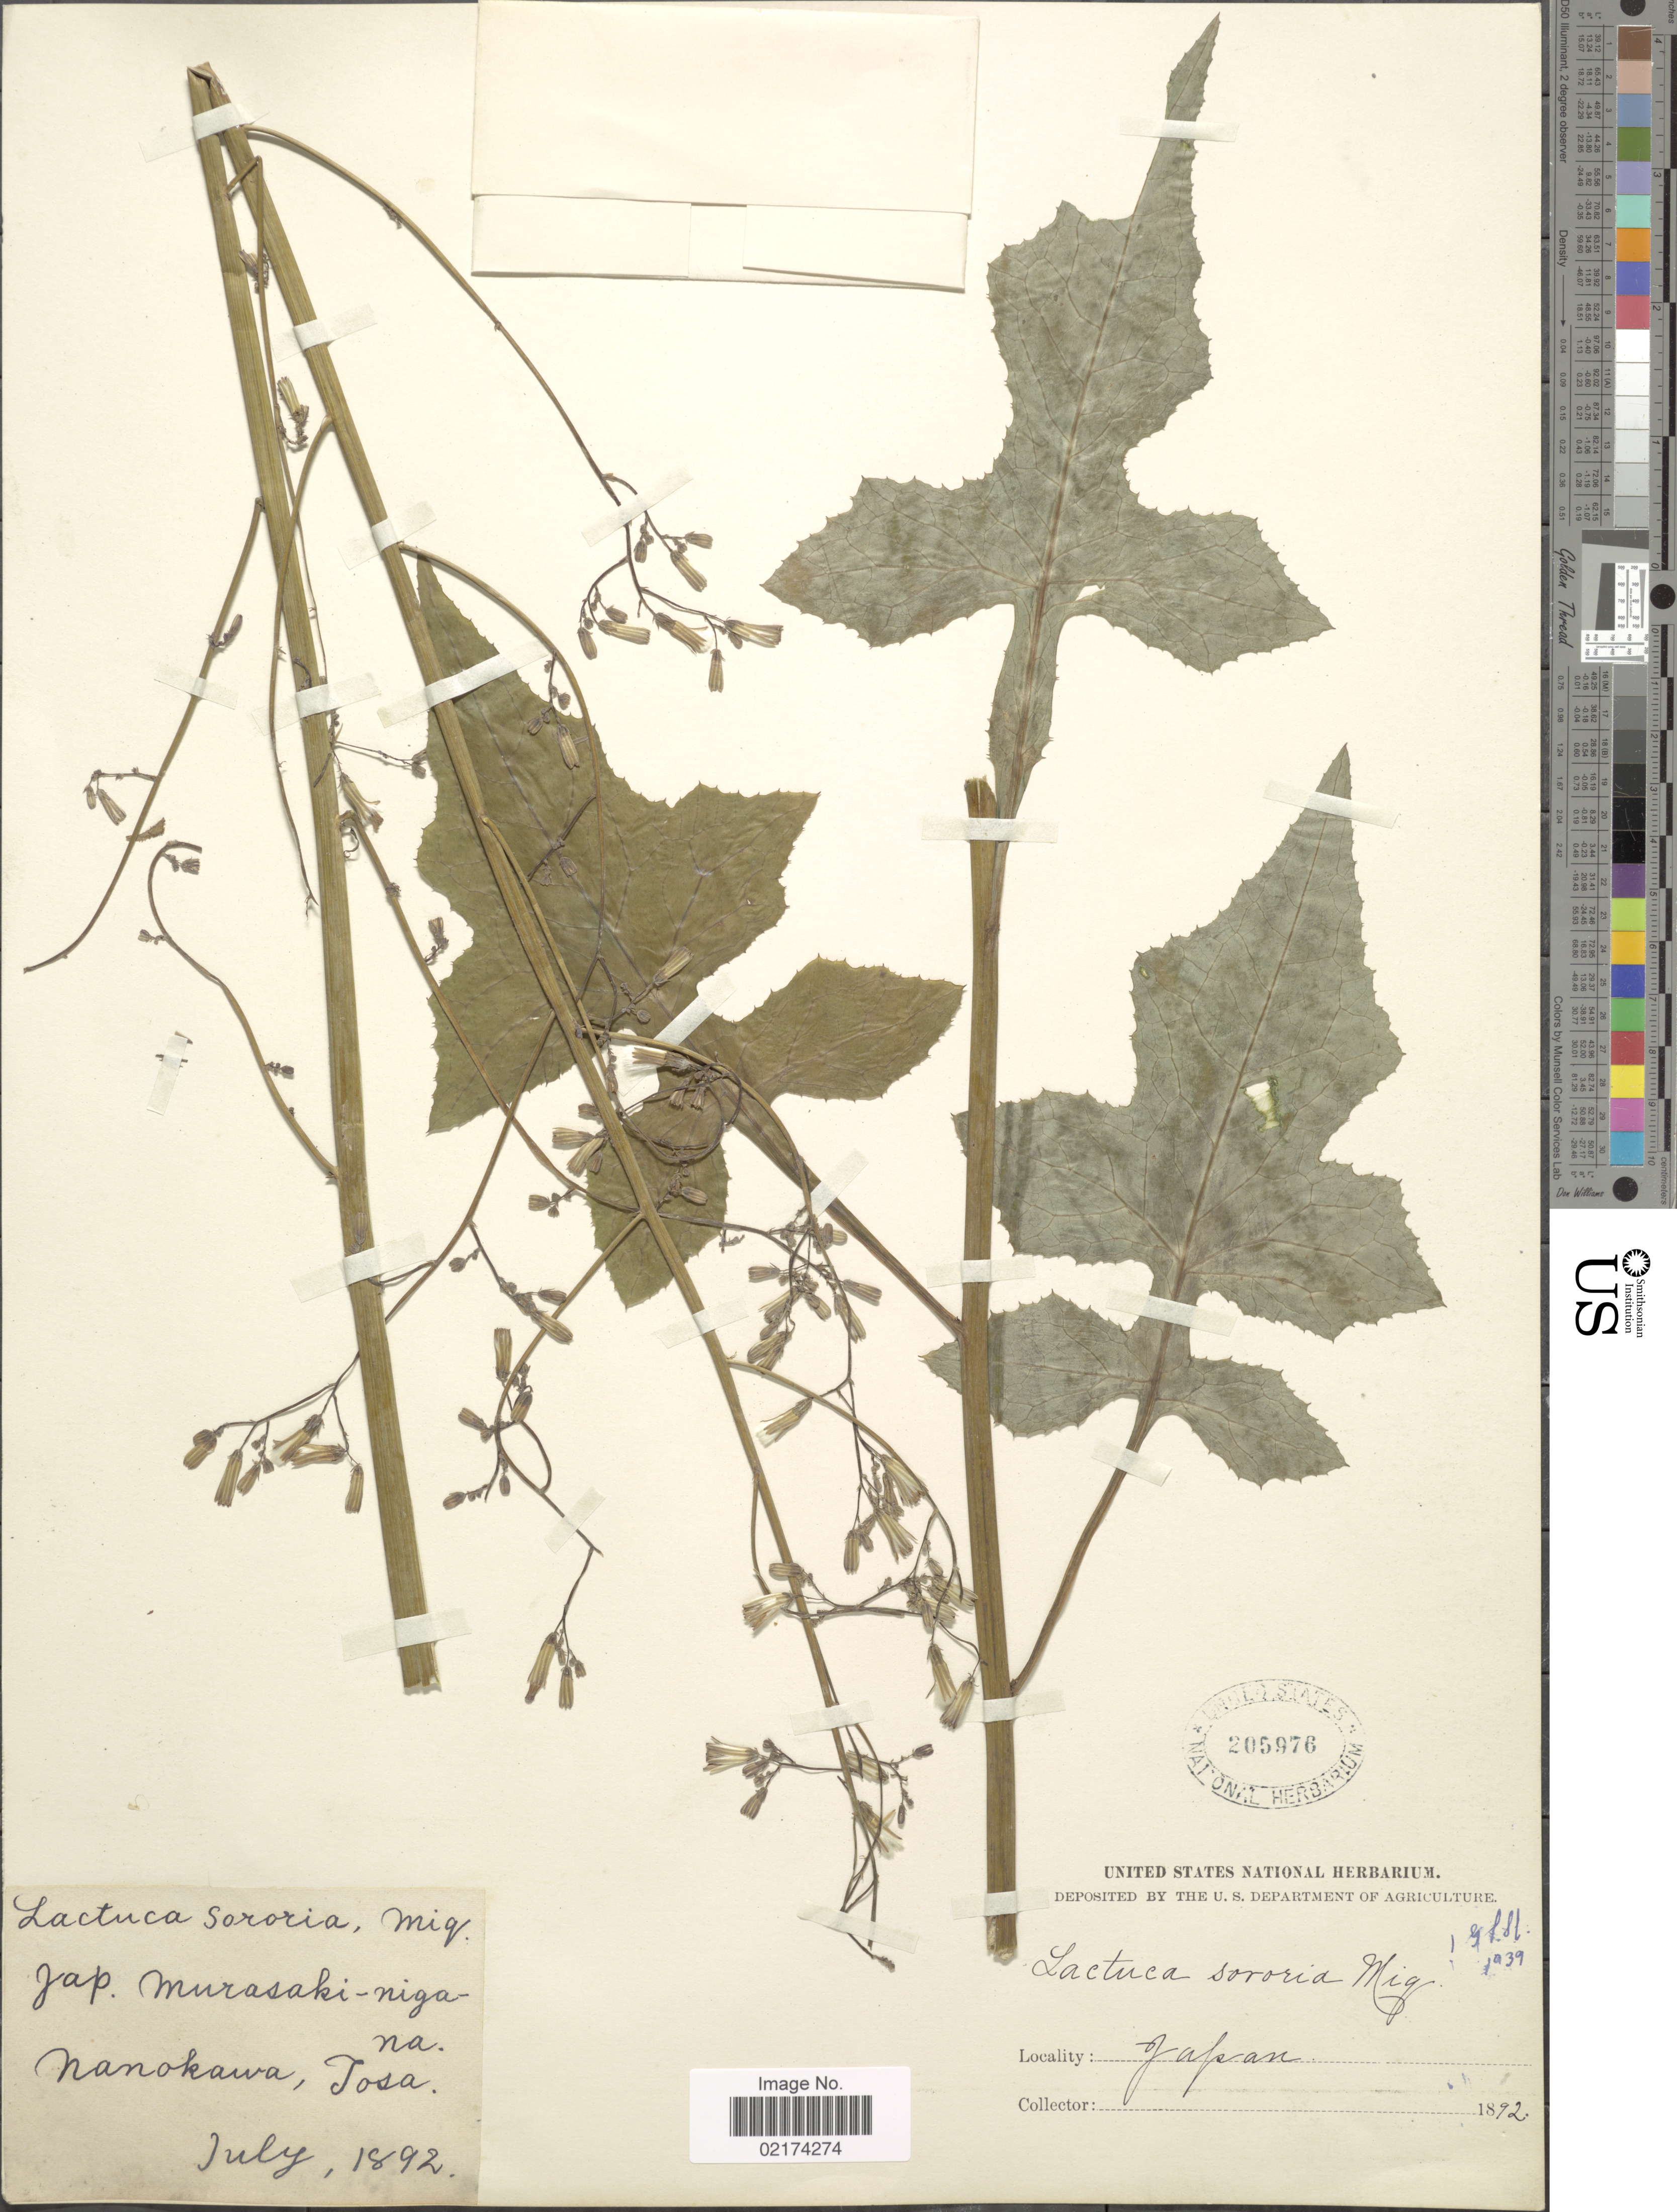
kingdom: Plantae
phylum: Tracheophyta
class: Magnoliopsida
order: Asterales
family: Asteraceae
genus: Paraprenanthes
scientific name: Paraprenanthes sororia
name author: (Miq.) C. Shih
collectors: U.S. National Herbarium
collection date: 1892-07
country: Japan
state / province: Koti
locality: Nanokawa, Tosa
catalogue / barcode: US 205976